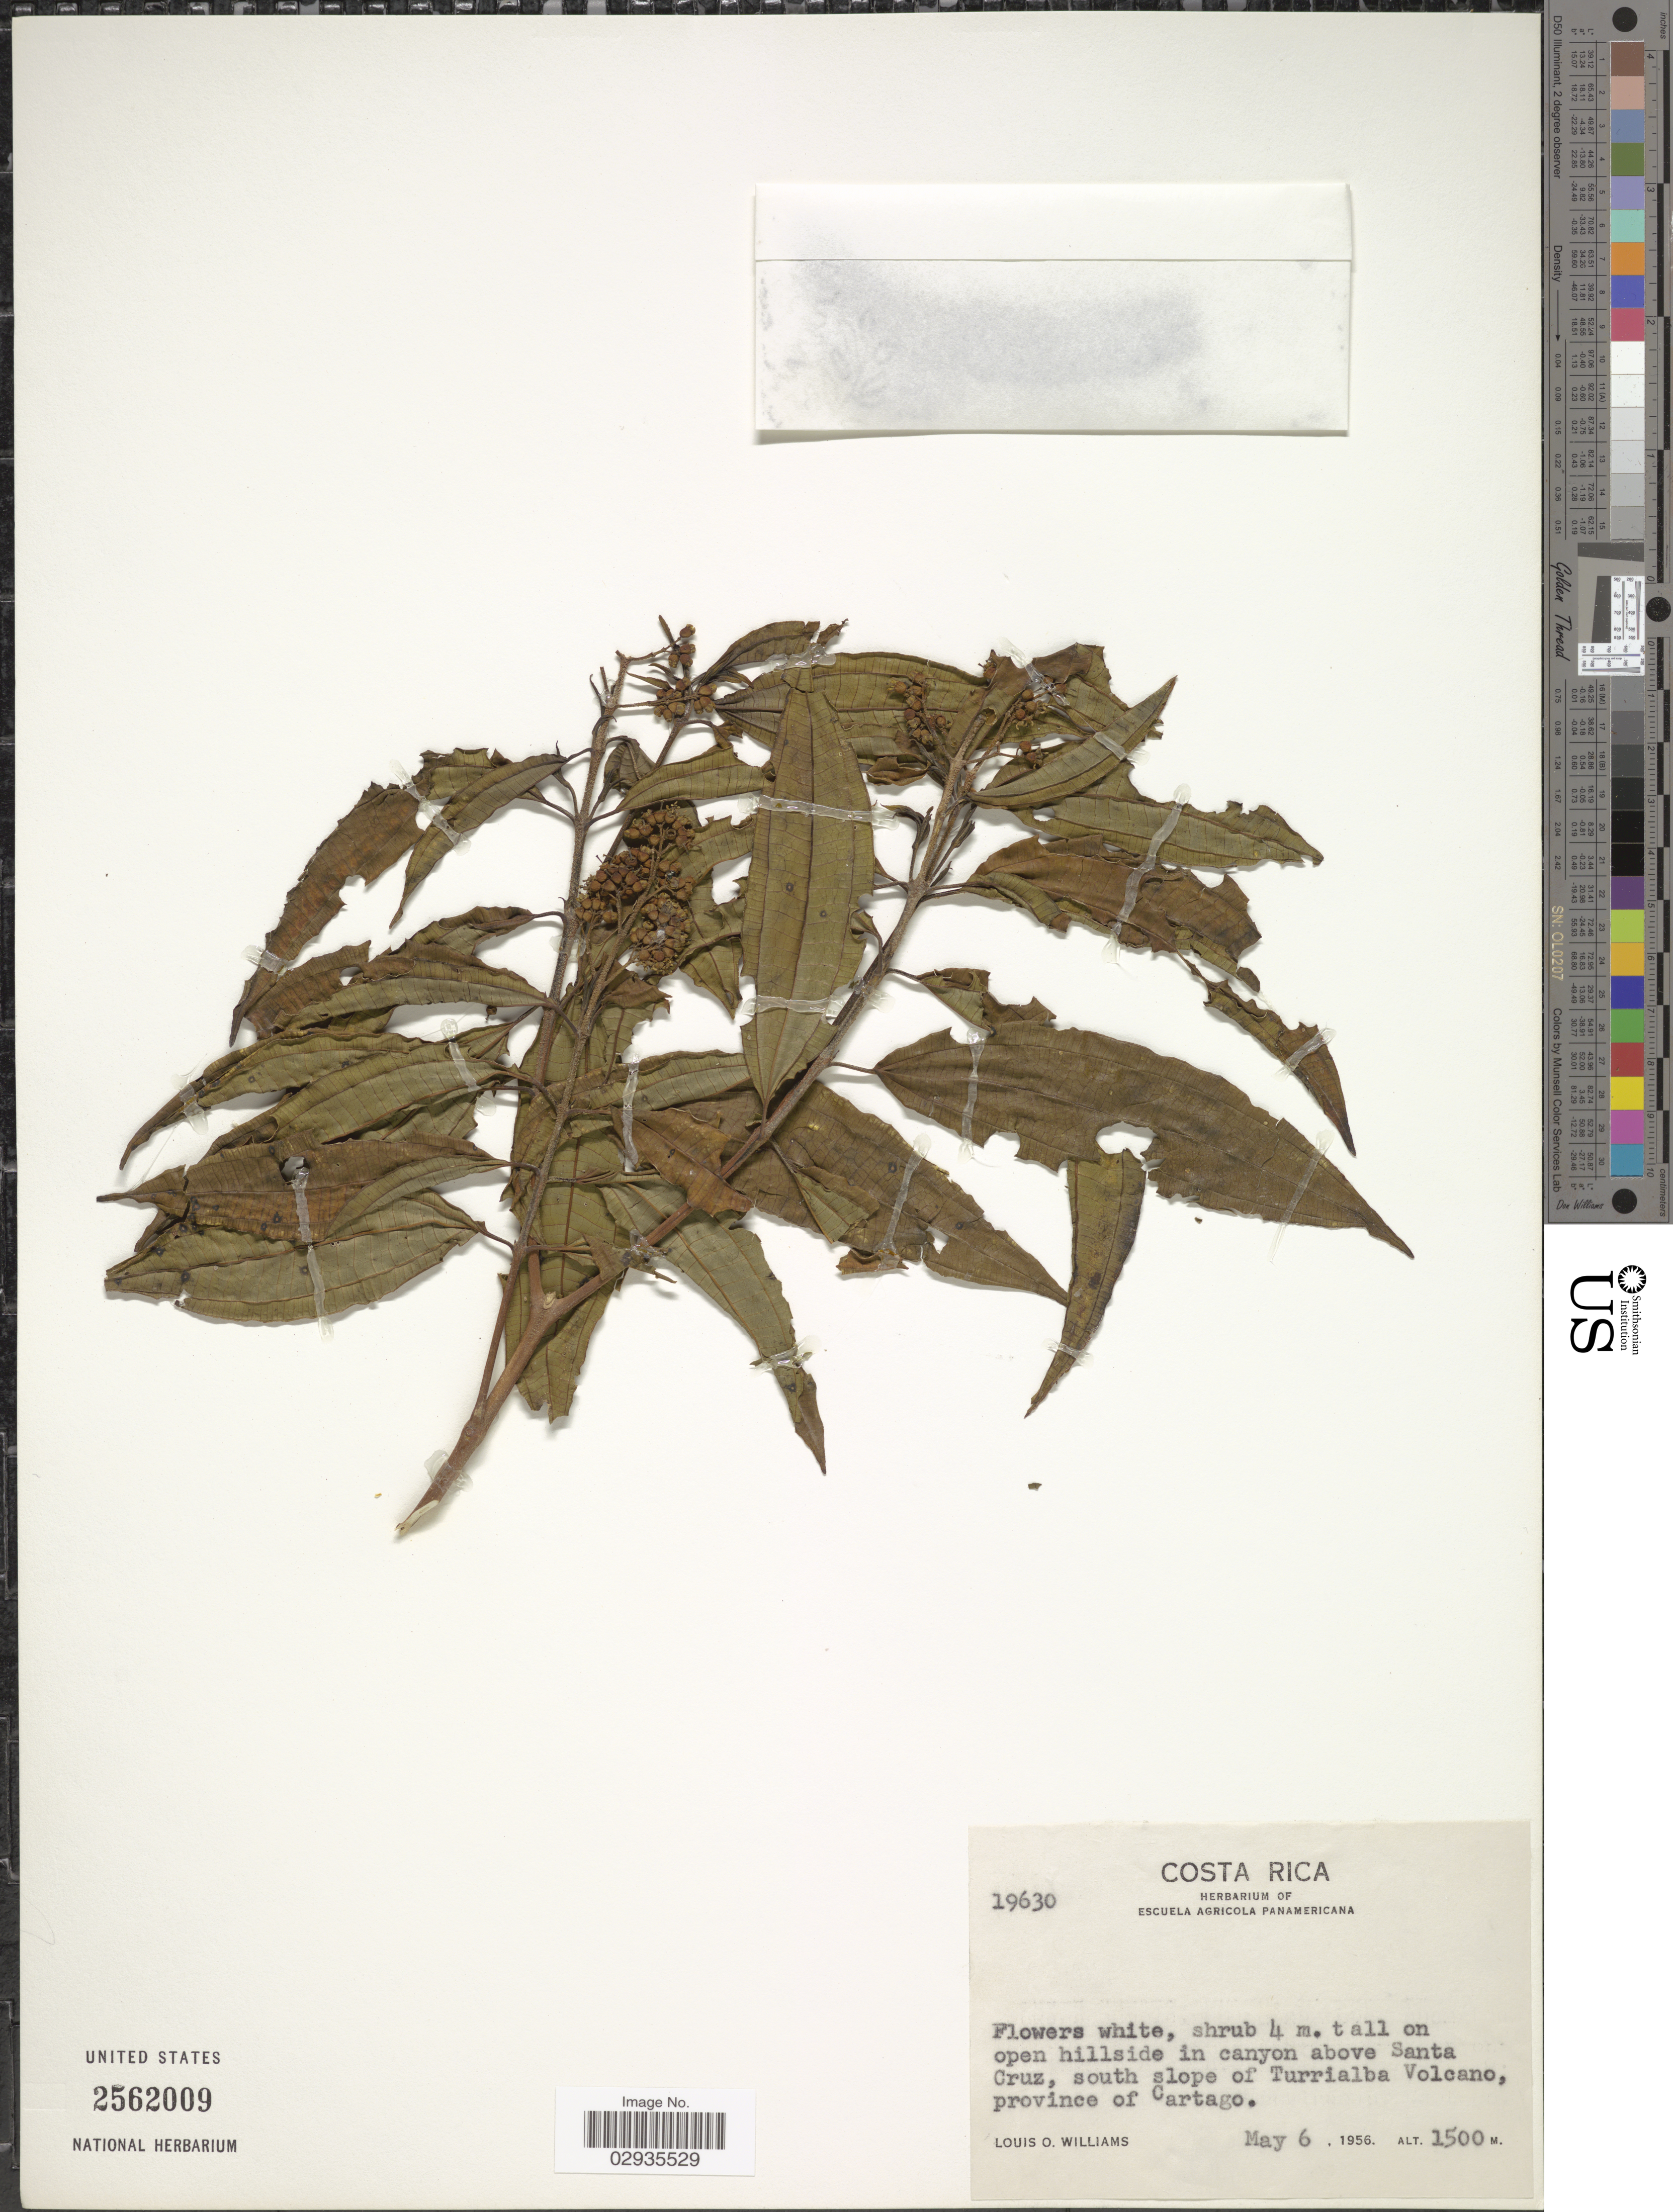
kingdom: Plantae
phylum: Tracheophyta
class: Magnoliopsida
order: Myrtales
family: Melastomataceae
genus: Miconia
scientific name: Miconia sp.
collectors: L. O. Williams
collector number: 19630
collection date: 1956-05-06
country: Costa Rica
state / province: Cartago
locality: Open hillside in canyon above Santa Cruz, south slope of Turrialba Volcano.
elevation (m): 1500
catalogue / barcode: US 2562009